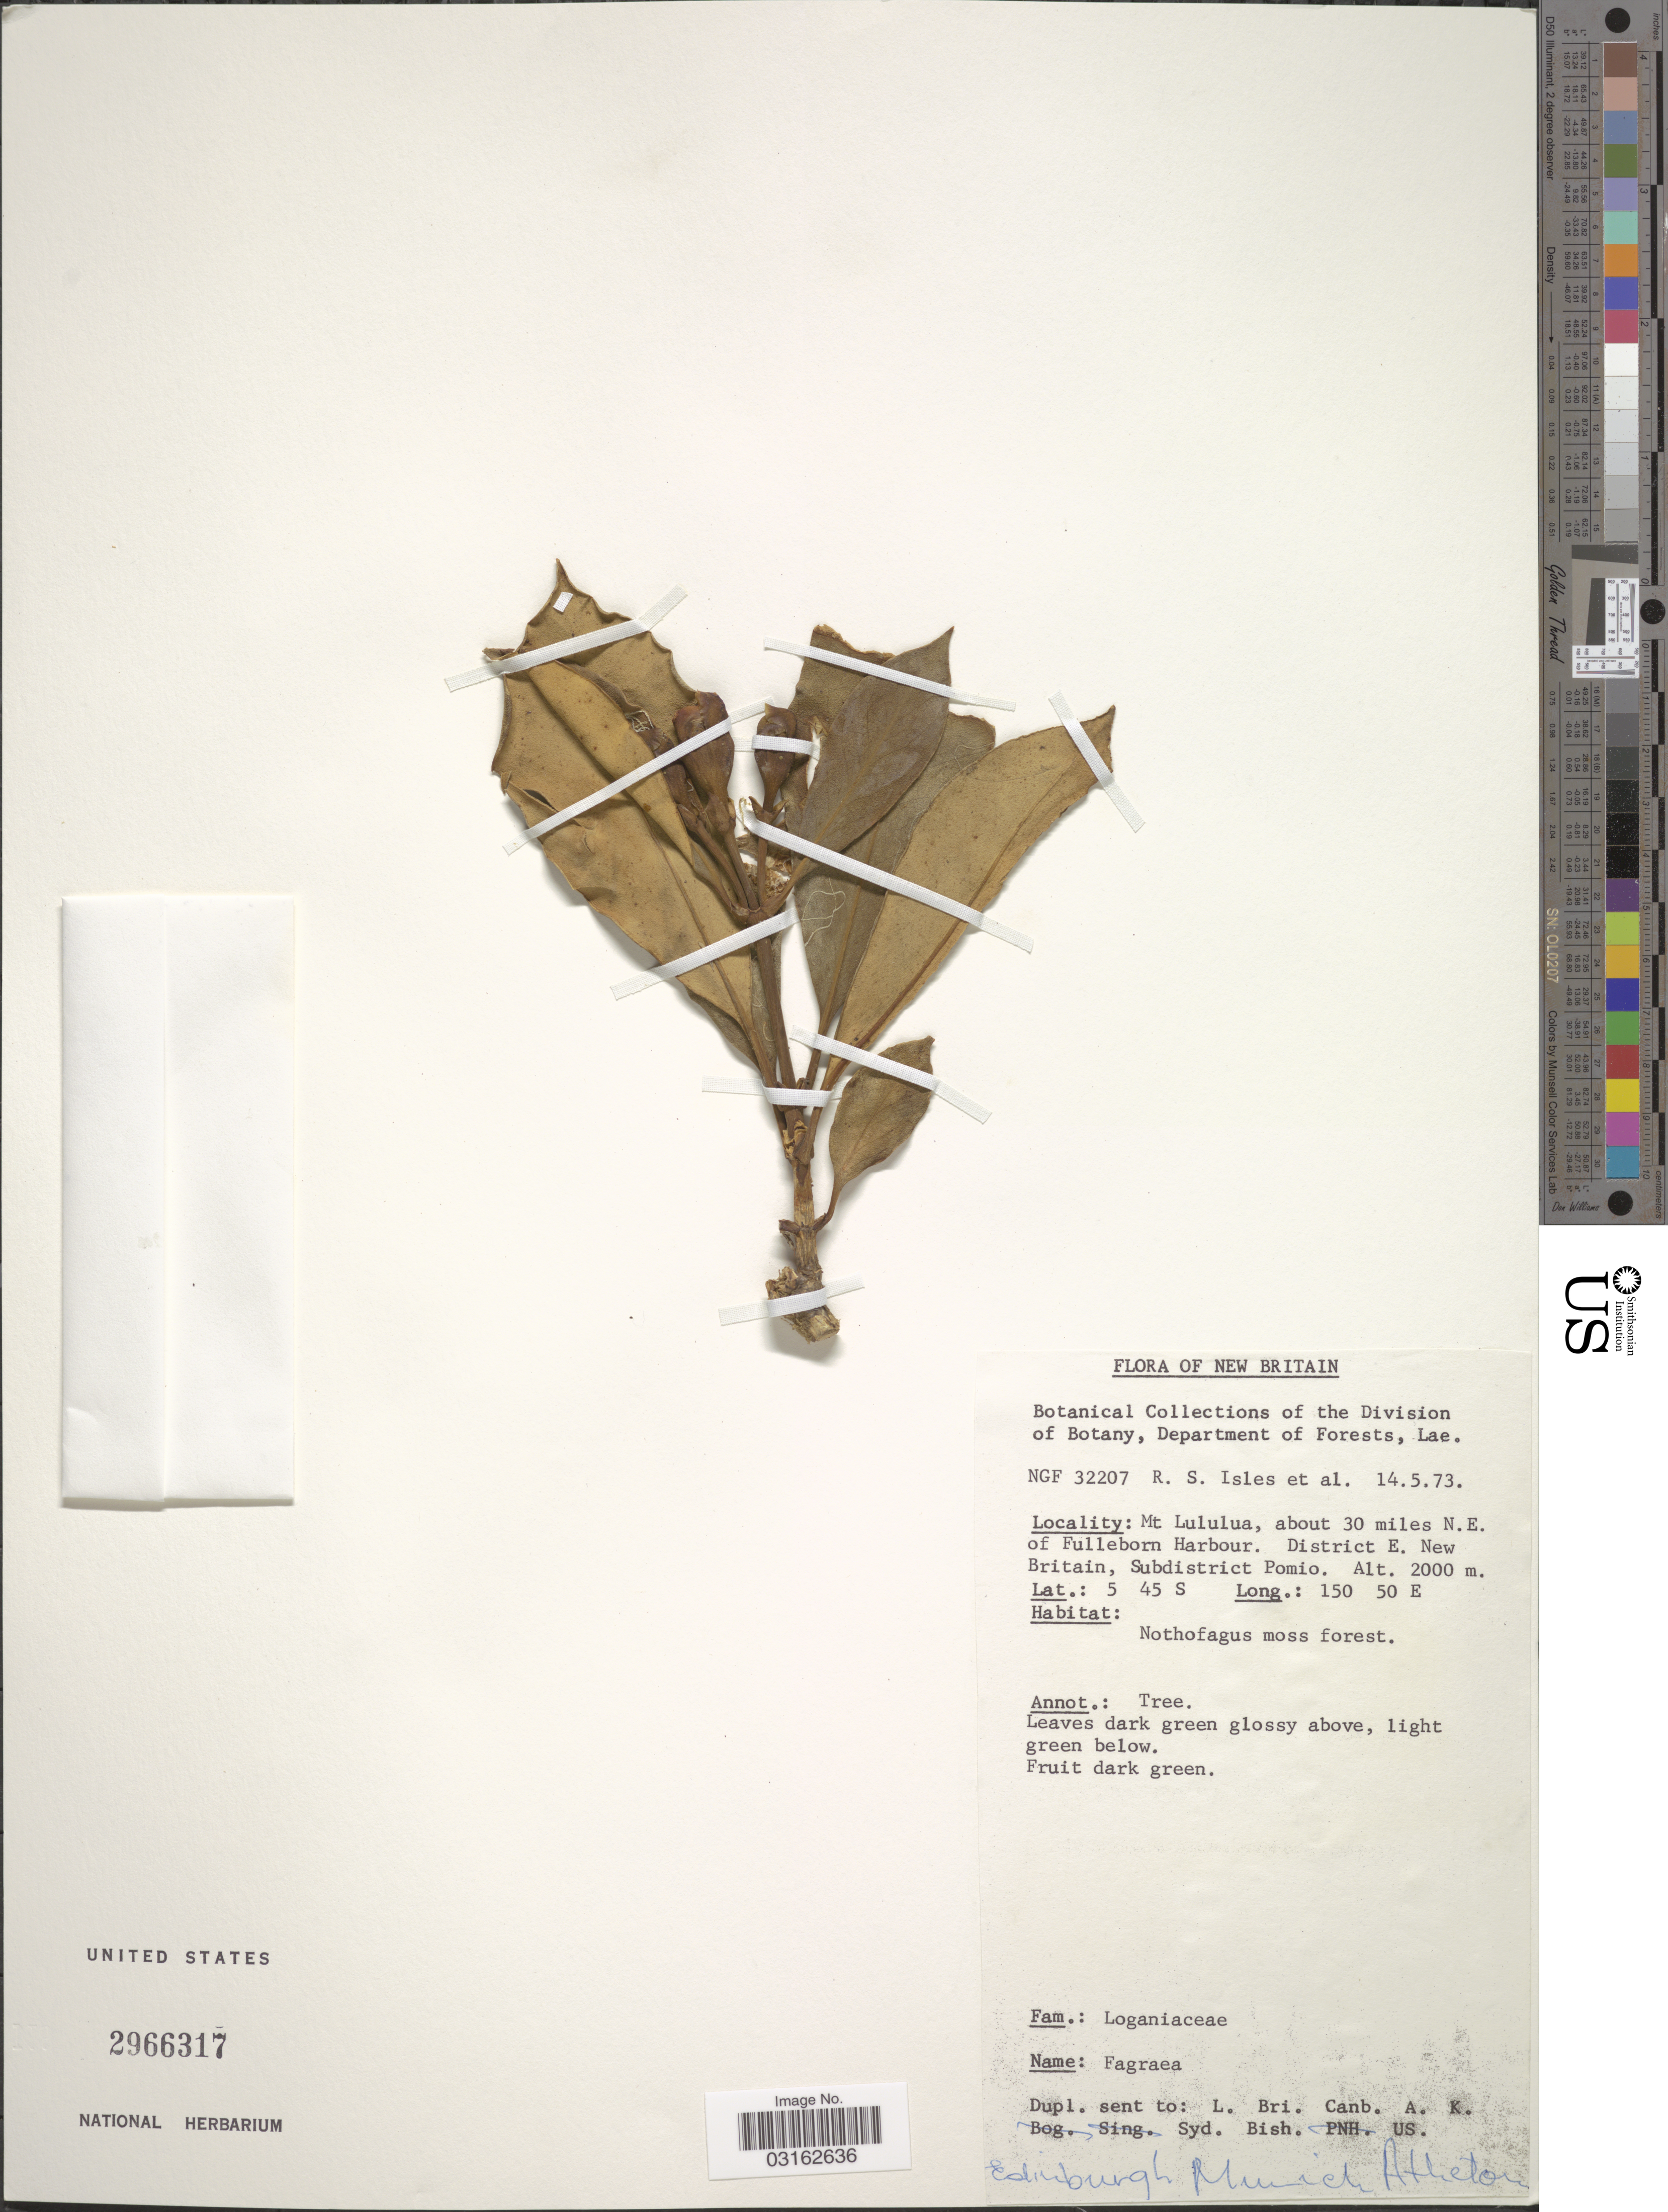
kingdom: Plantae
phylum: Tracheophyta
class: Magnoliopsida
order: Gentianales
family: Gentianaceae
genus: Fagraea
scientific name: Fagraea sp.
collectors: R. Isles & et al.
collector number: NGF 32207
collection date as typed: Transcribed d/m/y: 14/5/73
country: Papua New Guinea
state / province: East New Britain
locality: New Britain, Mt Lululua, about 30 miles N.E. of Fulleborn Harbour, District E. New Britain, Subdistrict Pomio.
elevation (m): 2000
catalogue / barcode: US 2966317